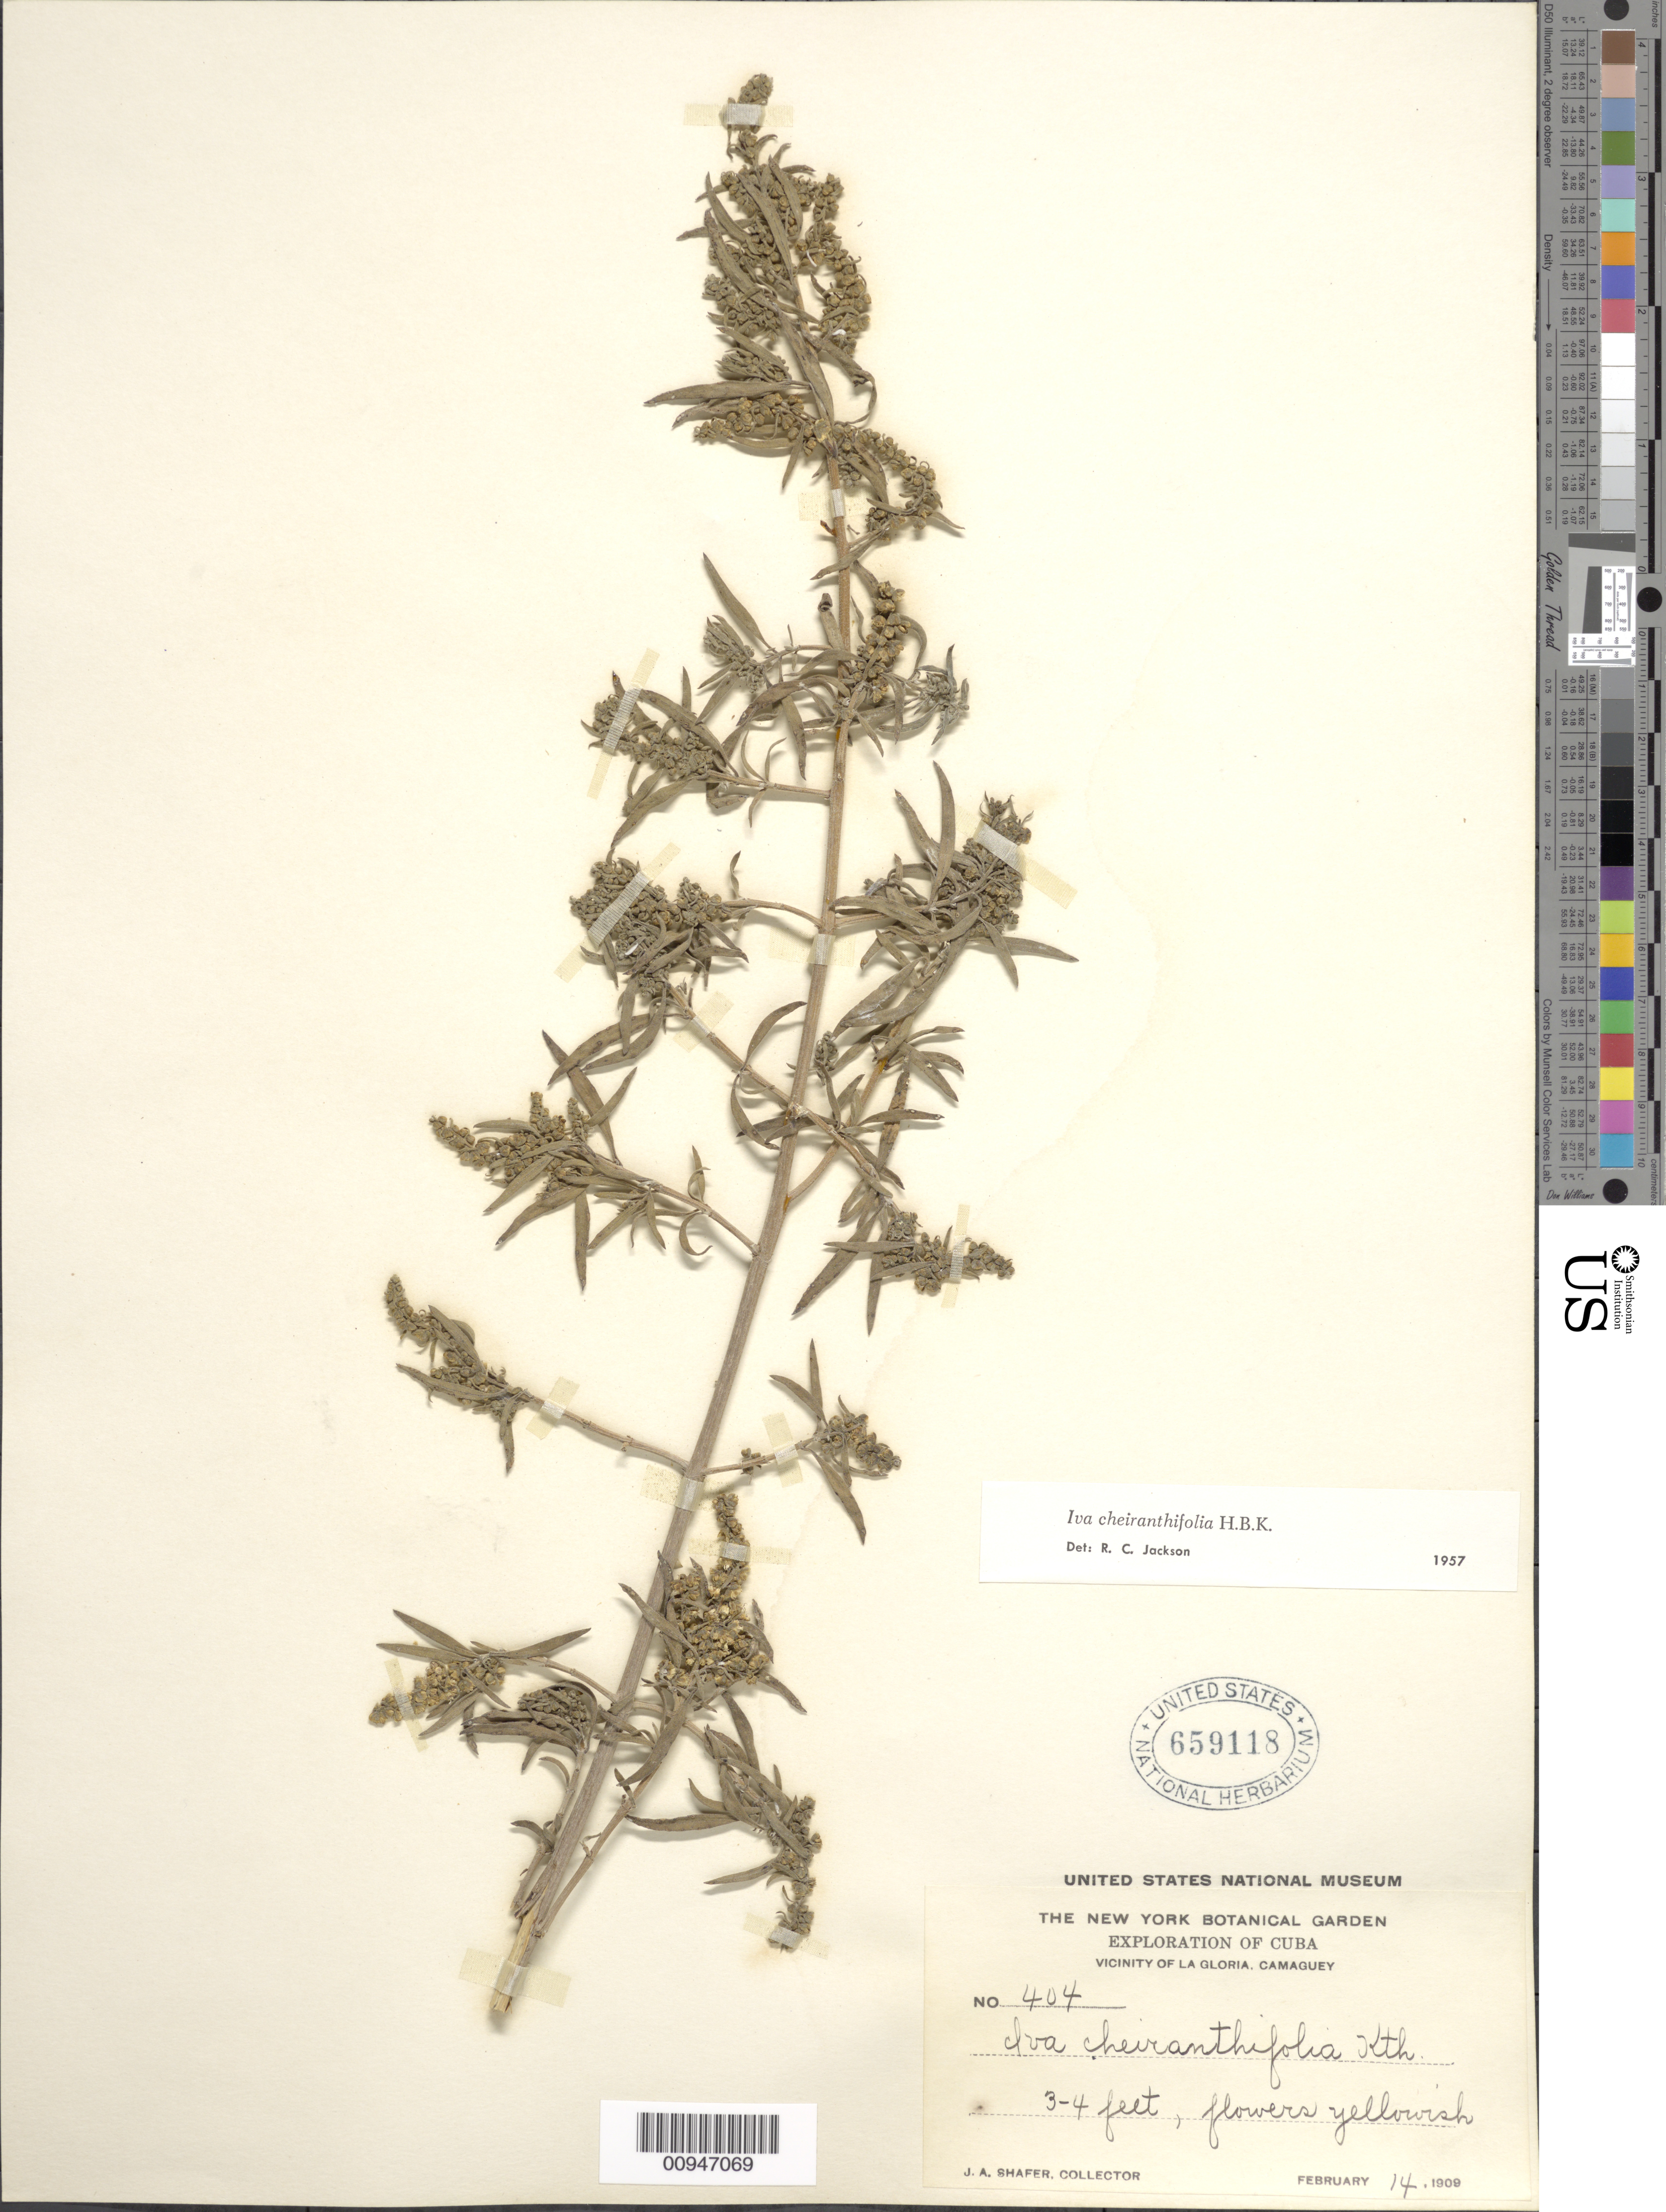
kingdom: Plantae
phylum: Tracheophyta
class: Magnoliopsida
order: Asterales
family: Asteraceae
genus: Iva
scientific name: Iva cheiranthifolia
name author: Kunth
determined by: Jackson, R. C.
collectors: J. A. Shafer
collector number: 404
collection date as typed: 14 Feb 1909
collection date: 1909-02-14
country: Cuba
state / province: Camagüey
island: Cuba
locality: Vicinity of La Gloria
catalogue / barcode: US 659118